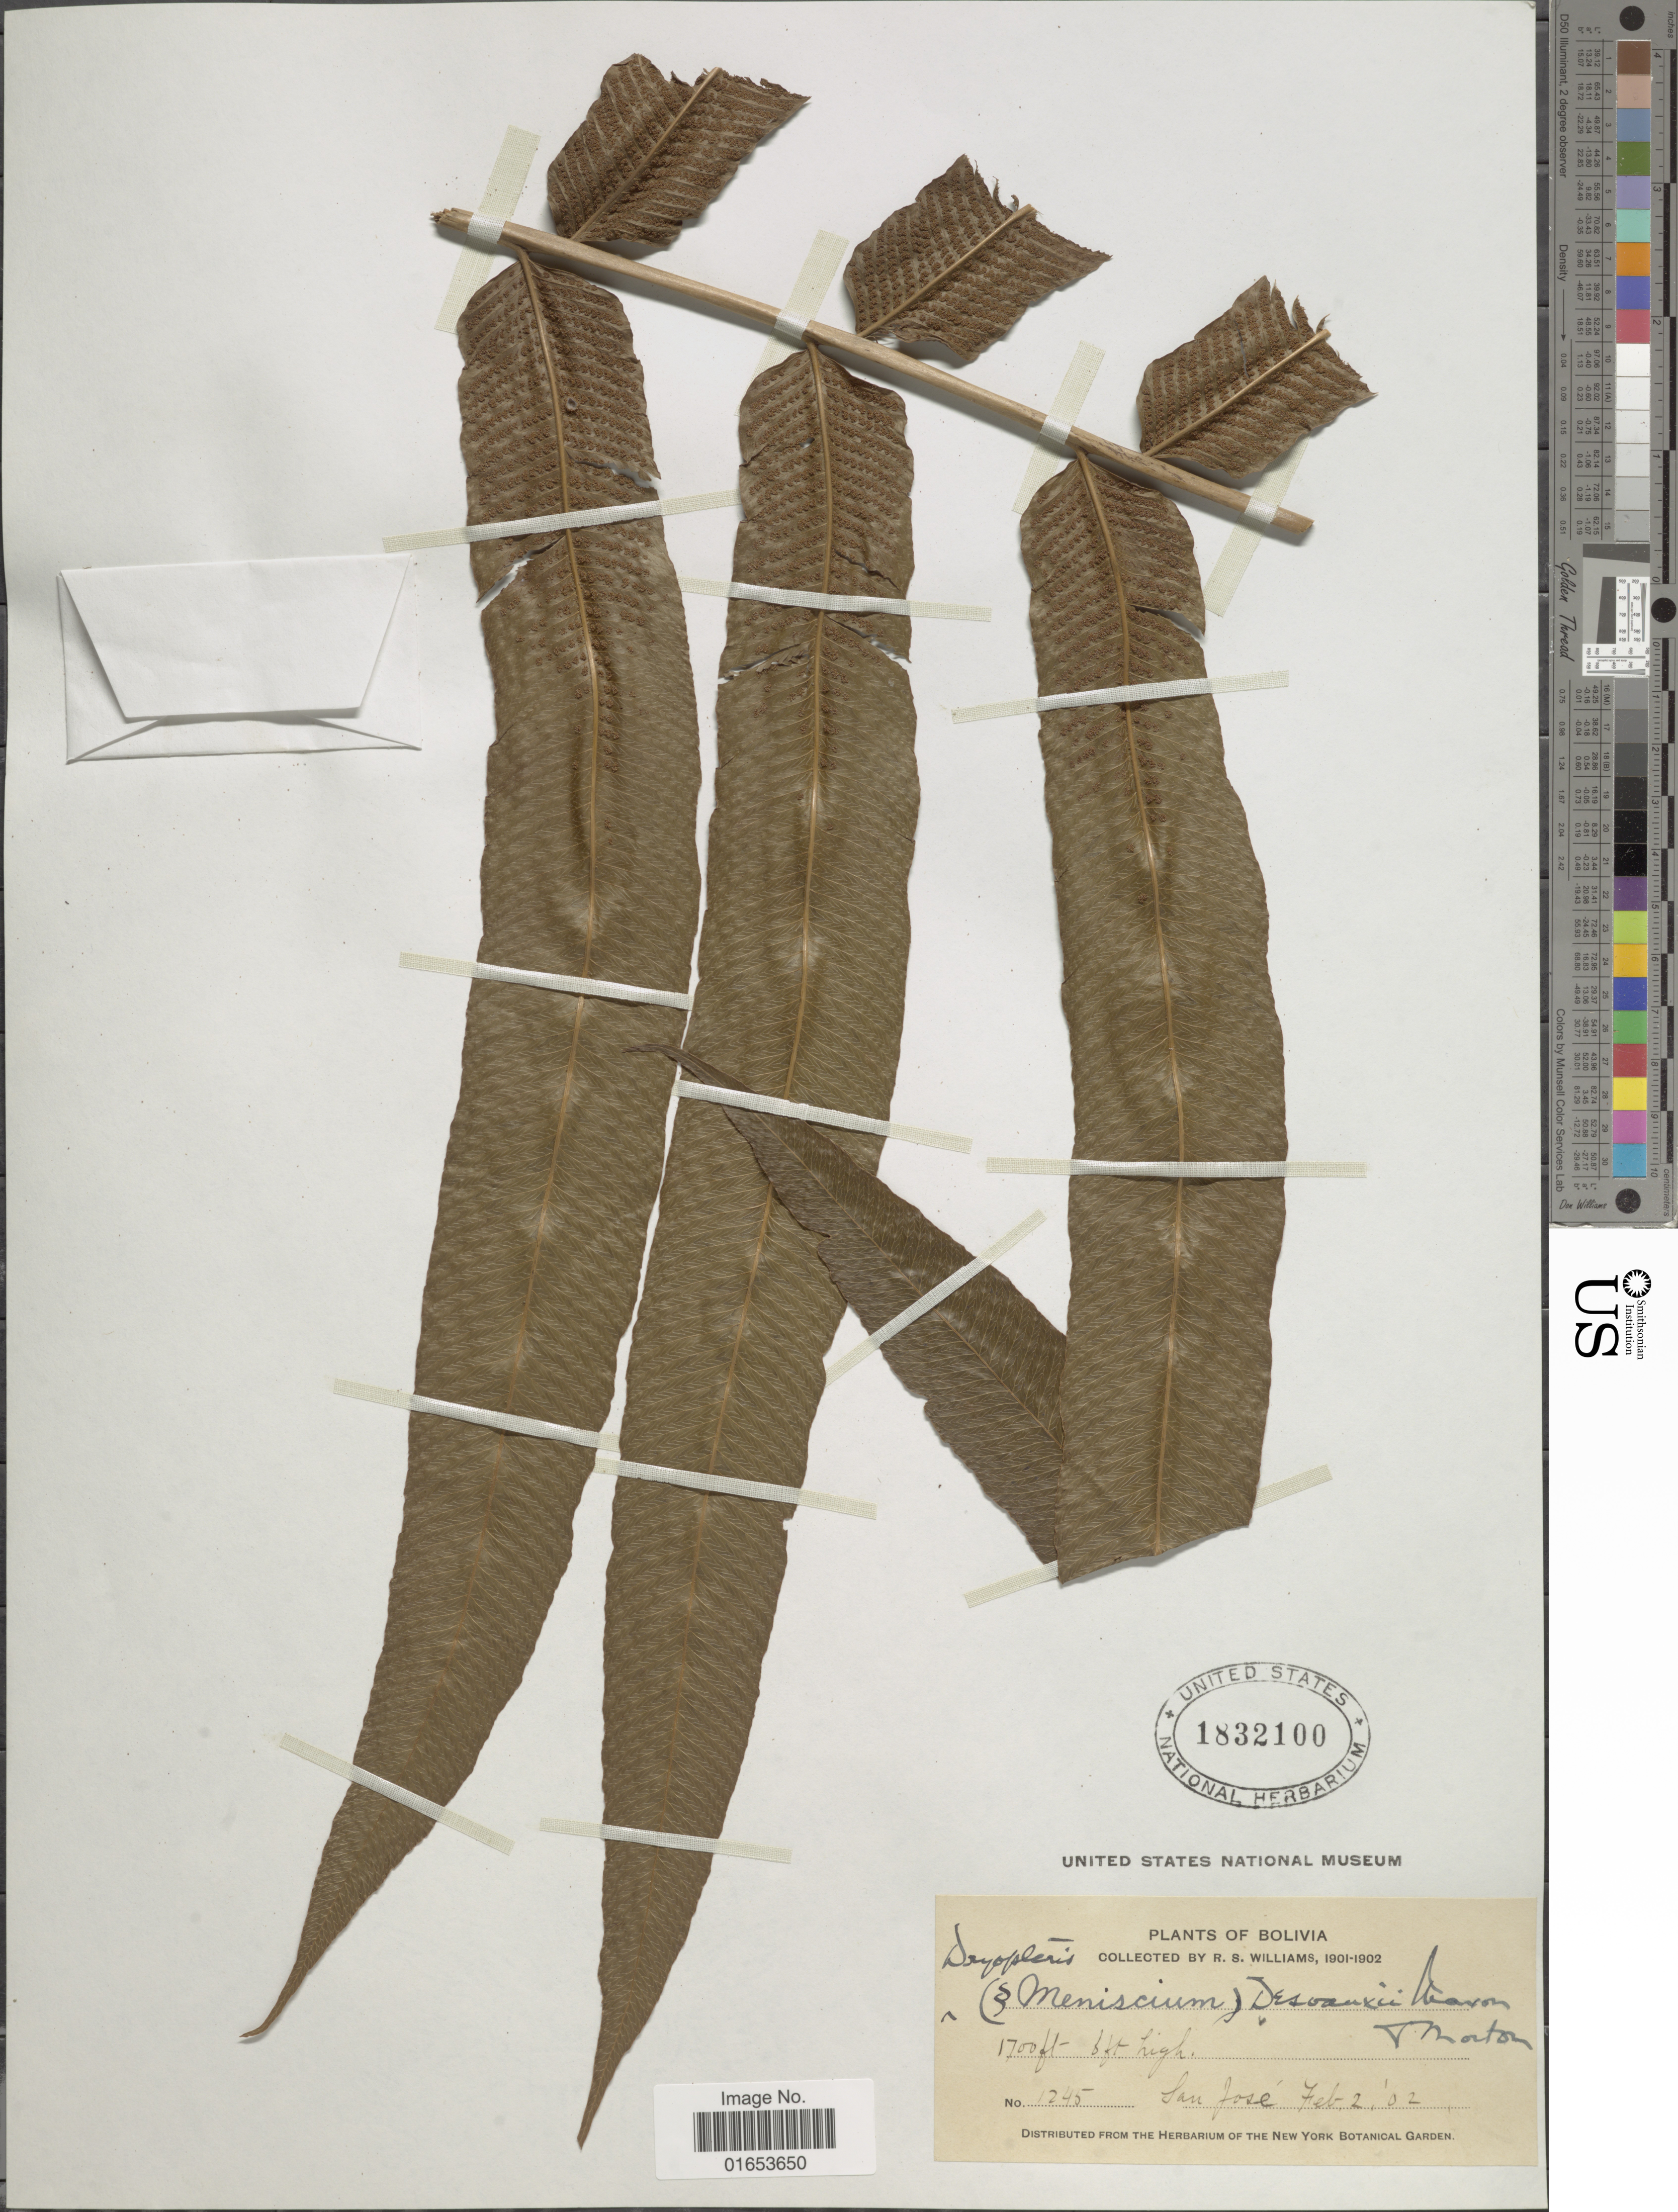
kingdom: Plantae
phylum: Tracheophyta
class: Polypodiopsida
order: Polypodiales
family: Thelypteridaceae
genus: Meniscium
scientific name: Meniscium maxonianum (A.R. Sm.) comb. nov., ined. 2015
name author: (A.R. Sm.)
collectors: R. S. Williams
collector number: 1245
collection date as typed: Feb. 2, '02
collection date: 1902-02-02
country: Bolivia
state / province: La Paz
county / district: Munecas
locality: San José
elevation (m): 518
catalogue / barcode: US 1832100